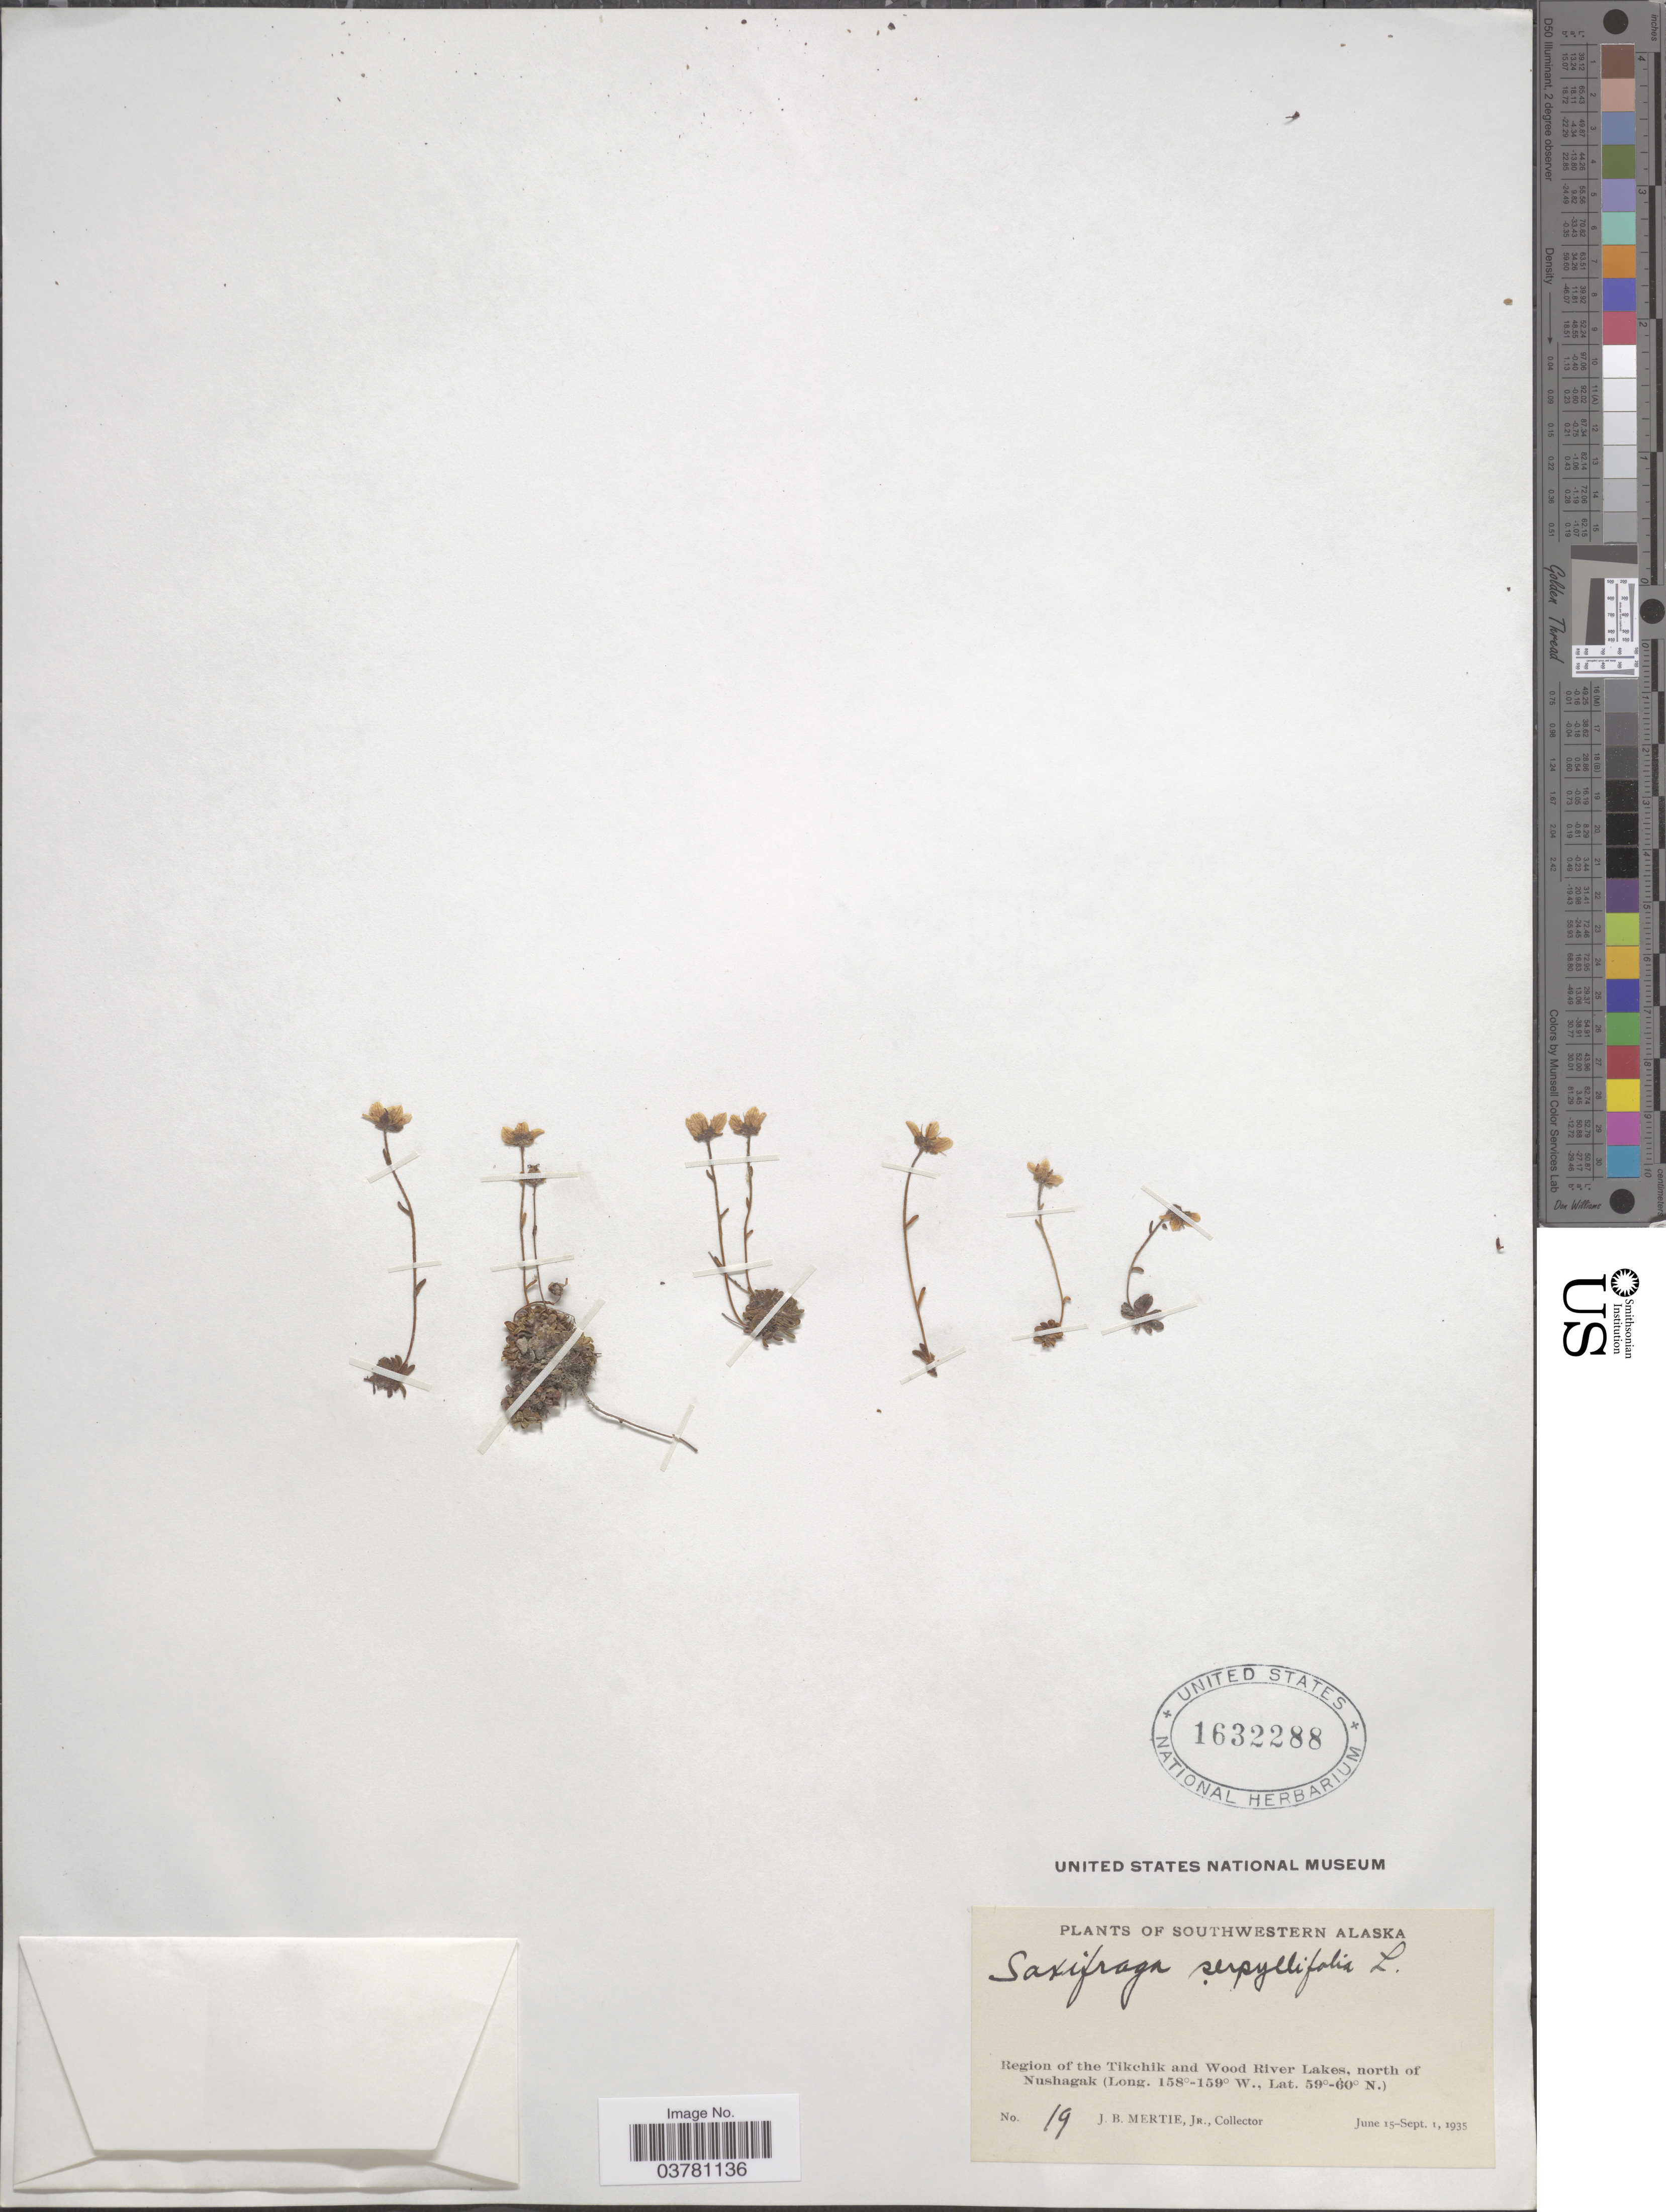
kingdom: Plantae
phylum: Tracheophyta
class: Magnoliopsida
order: Saxifragales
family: Saxifragaceae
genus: Saxifraga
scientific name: Saxifraga serpyllifolia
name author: Pursh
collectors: J. Mertie Jr.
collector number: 19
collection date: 1935-06-15/1935-09-01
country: United States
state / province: Alaska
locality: Southwestern Alaska. Region of the Tikchik and Wood River Lakes, north of Nushagak.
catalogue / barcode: US 1632288